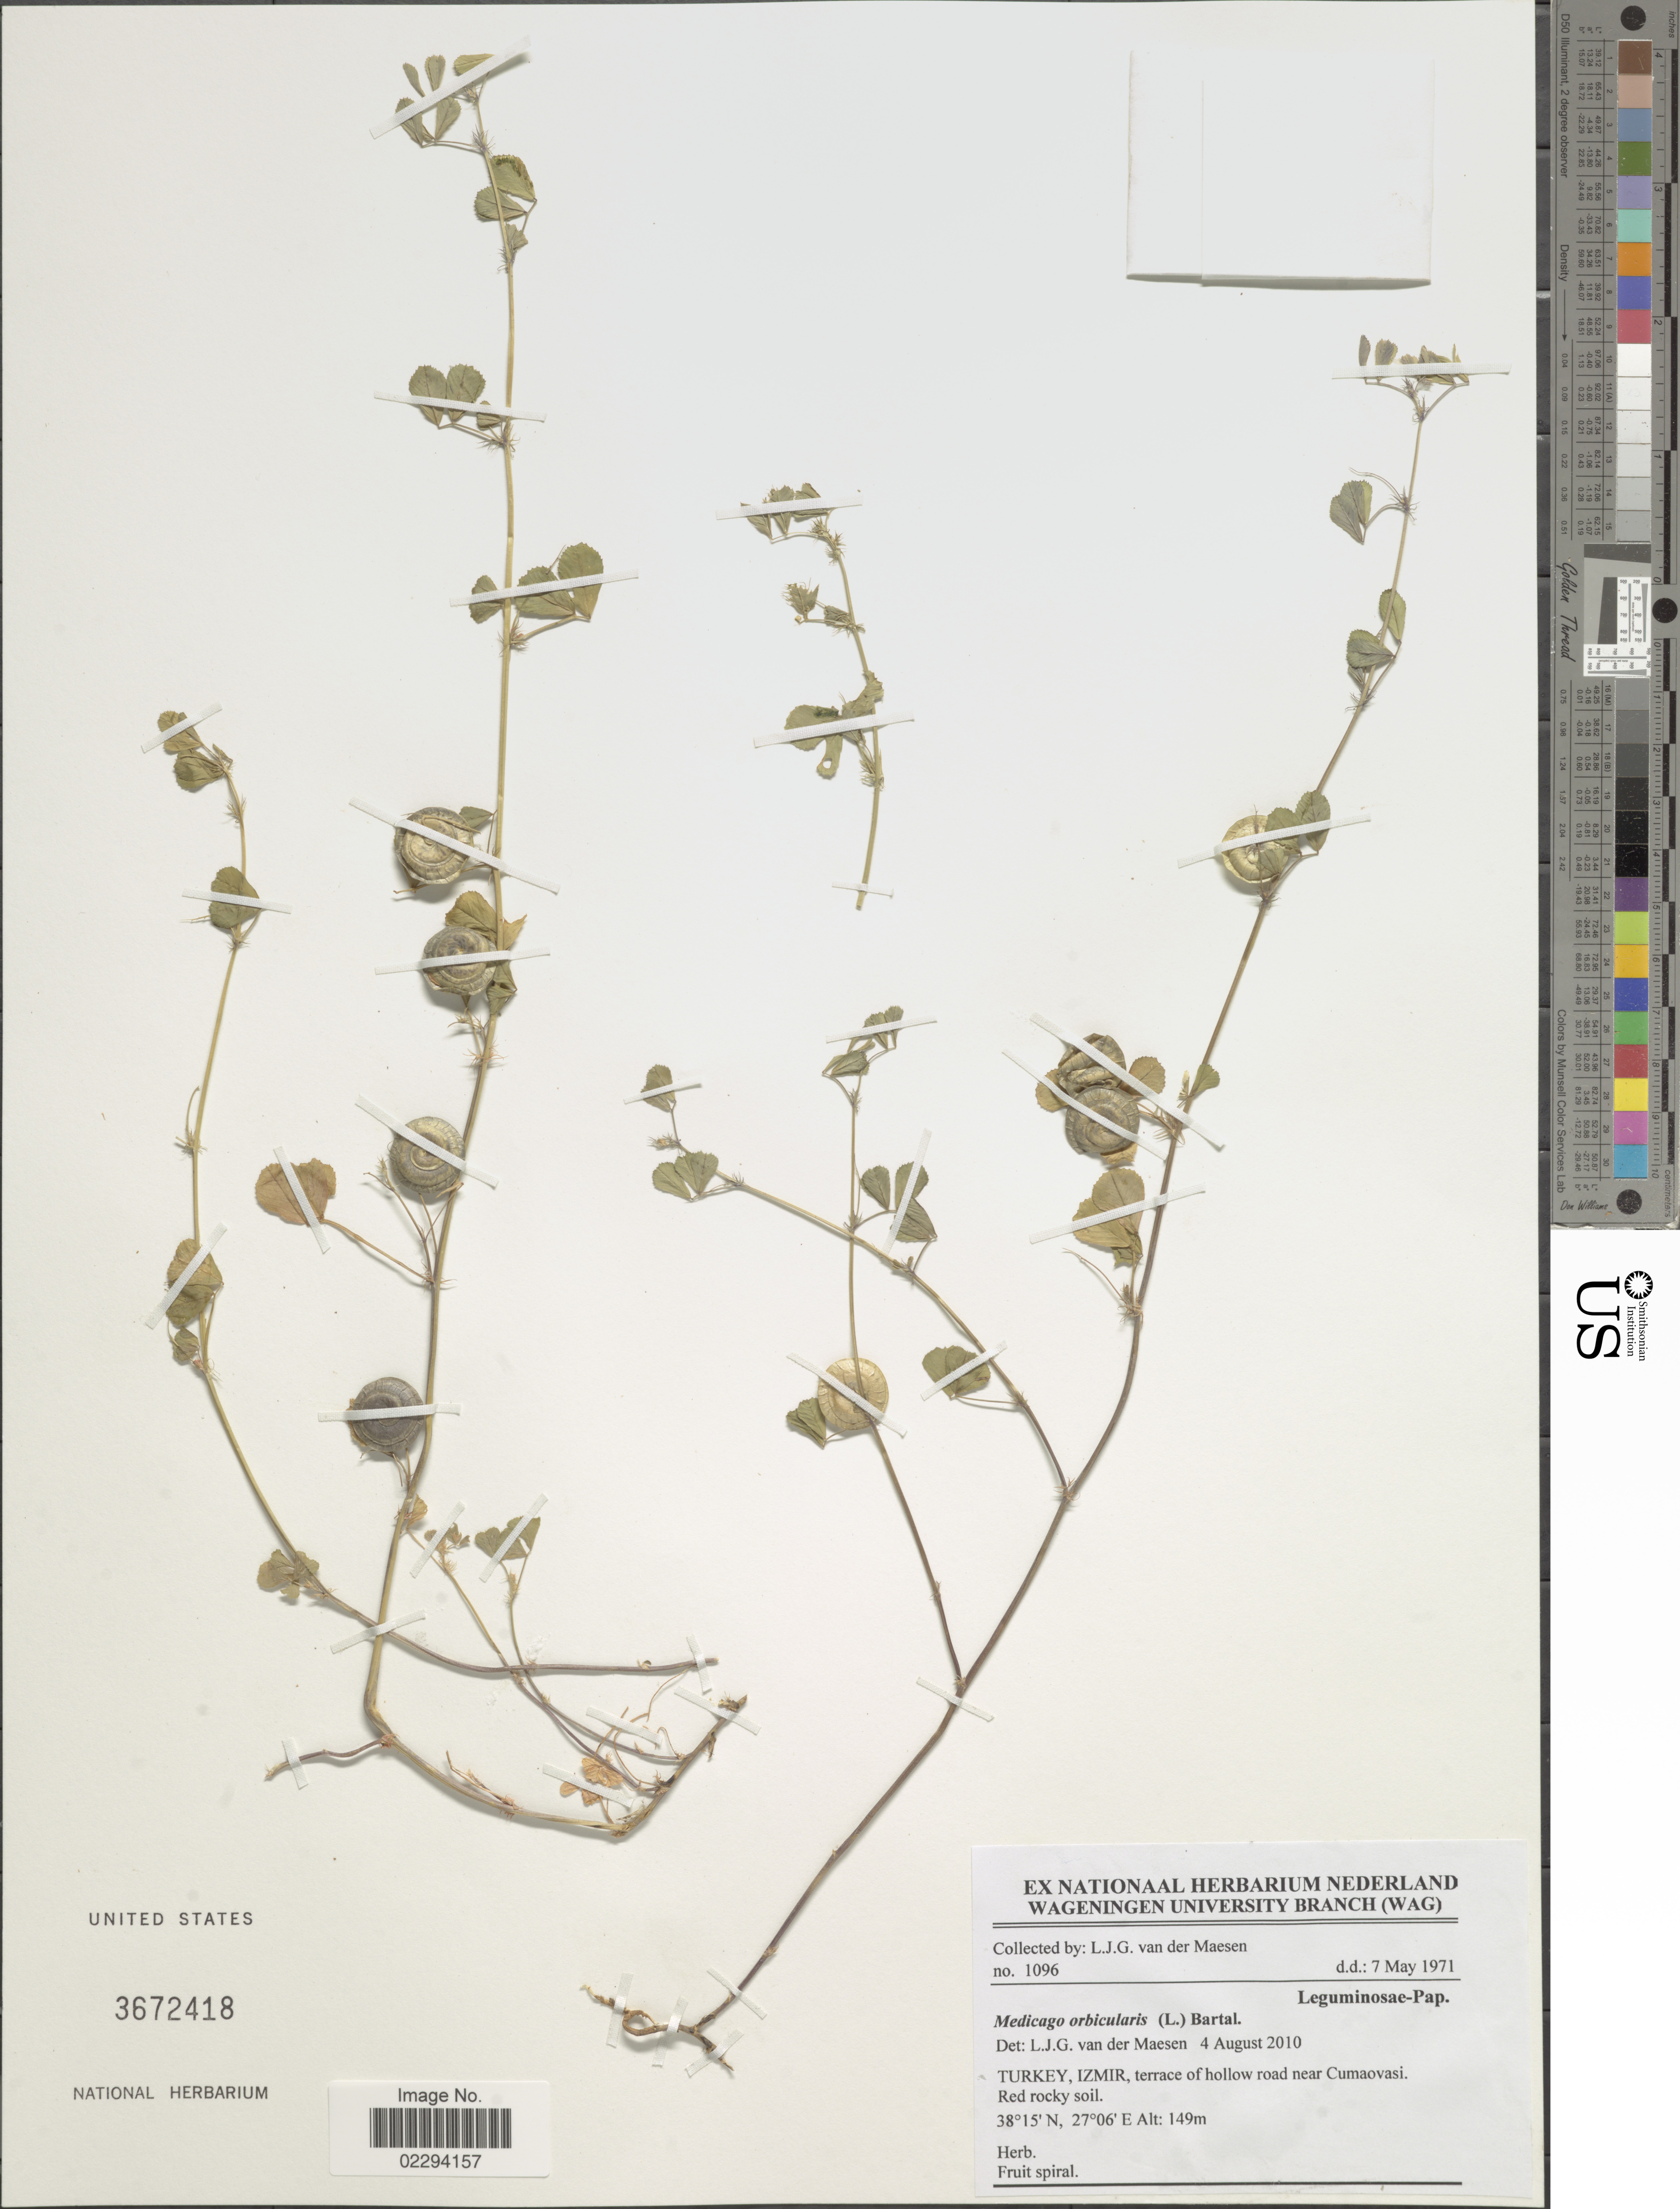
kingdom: Plantae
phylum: Tracheophyta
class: Magnoliopsida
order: Fabales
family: Fabaceae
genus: Medicago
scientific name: Medicago orbicularis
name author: (L.) Bartal.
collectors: L. van der Maesen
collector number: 1096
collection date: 1971-05-07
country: Turkey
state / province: Izmir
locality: Turkey, Izmir, terrace of hollow road near Cumaovasi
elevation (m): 149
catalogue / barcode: US 3672418